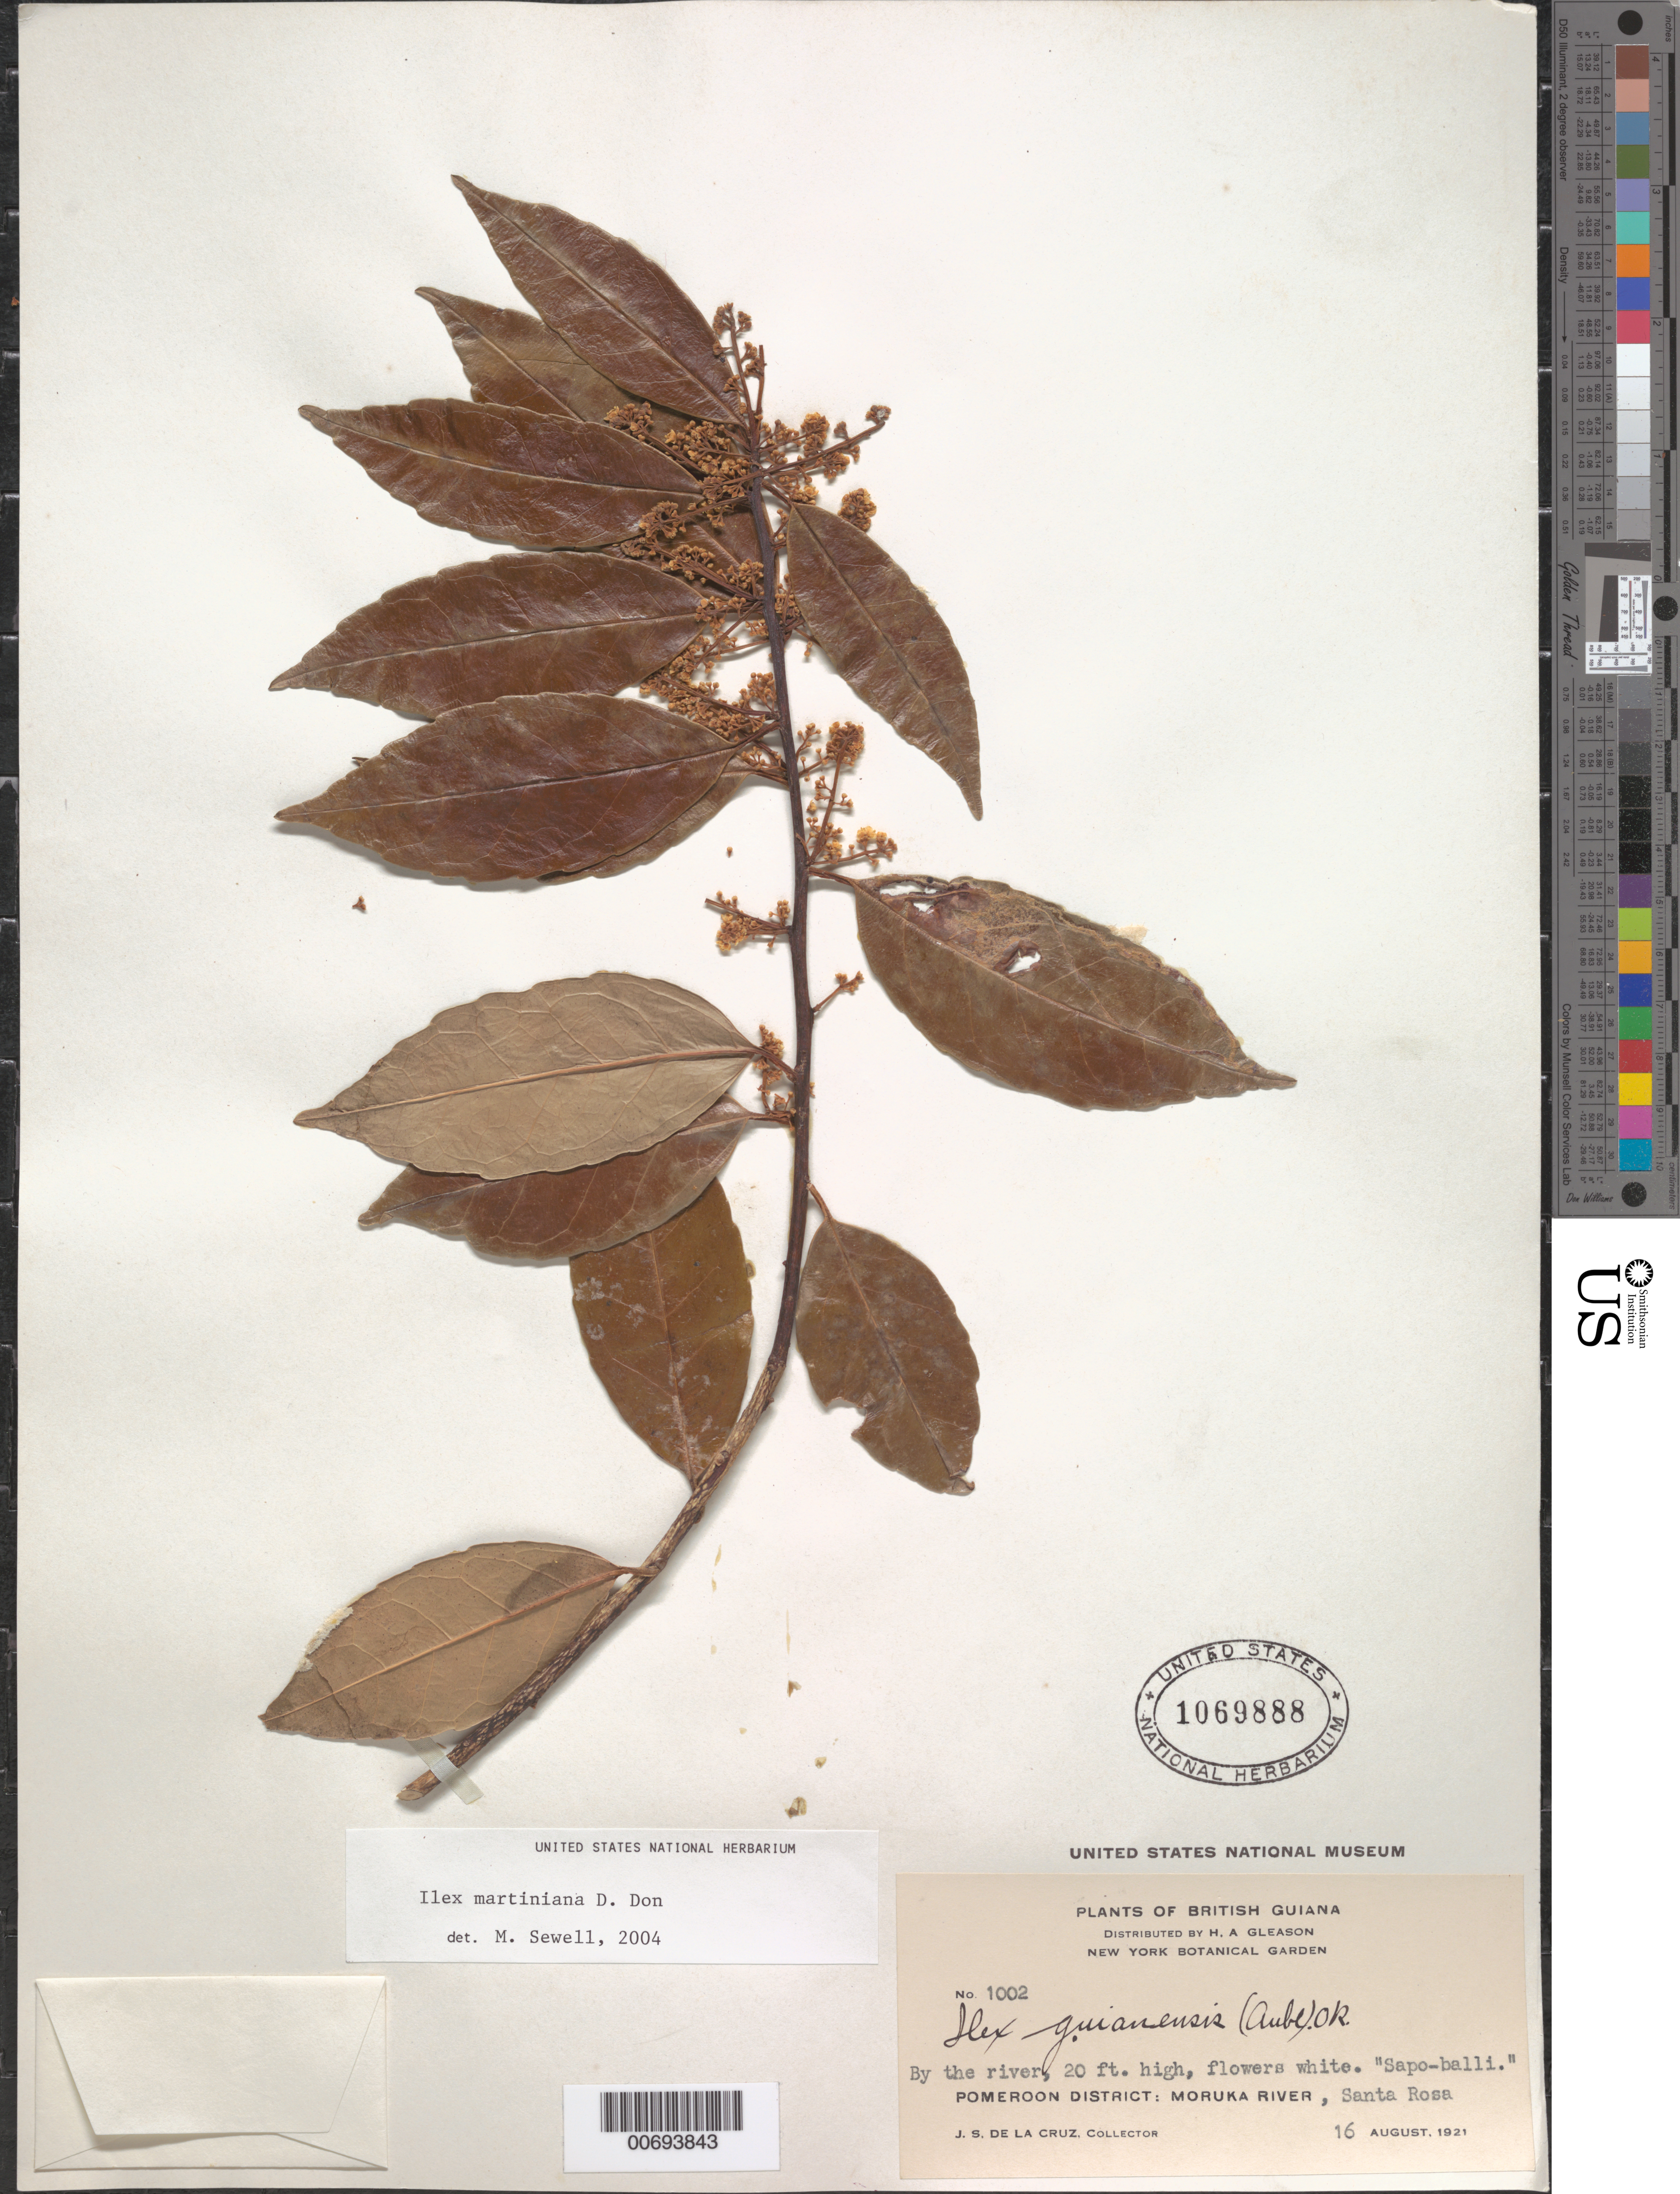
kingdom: Plantae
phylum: Tracheophyta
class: Magnoliopsida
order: Aquifoliales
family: Aquifoliaceae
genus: Ilex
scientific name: Ilex martiniana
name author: D. Don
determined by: Sewell, M.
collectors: J. S. de la Cruz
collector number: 1002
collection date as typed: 16-Aug-21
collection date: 1921-08-16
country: Guyana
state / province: Barima-Waini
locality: Moruka R., Santa Rosa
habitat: By the river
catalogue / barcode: US 1069888